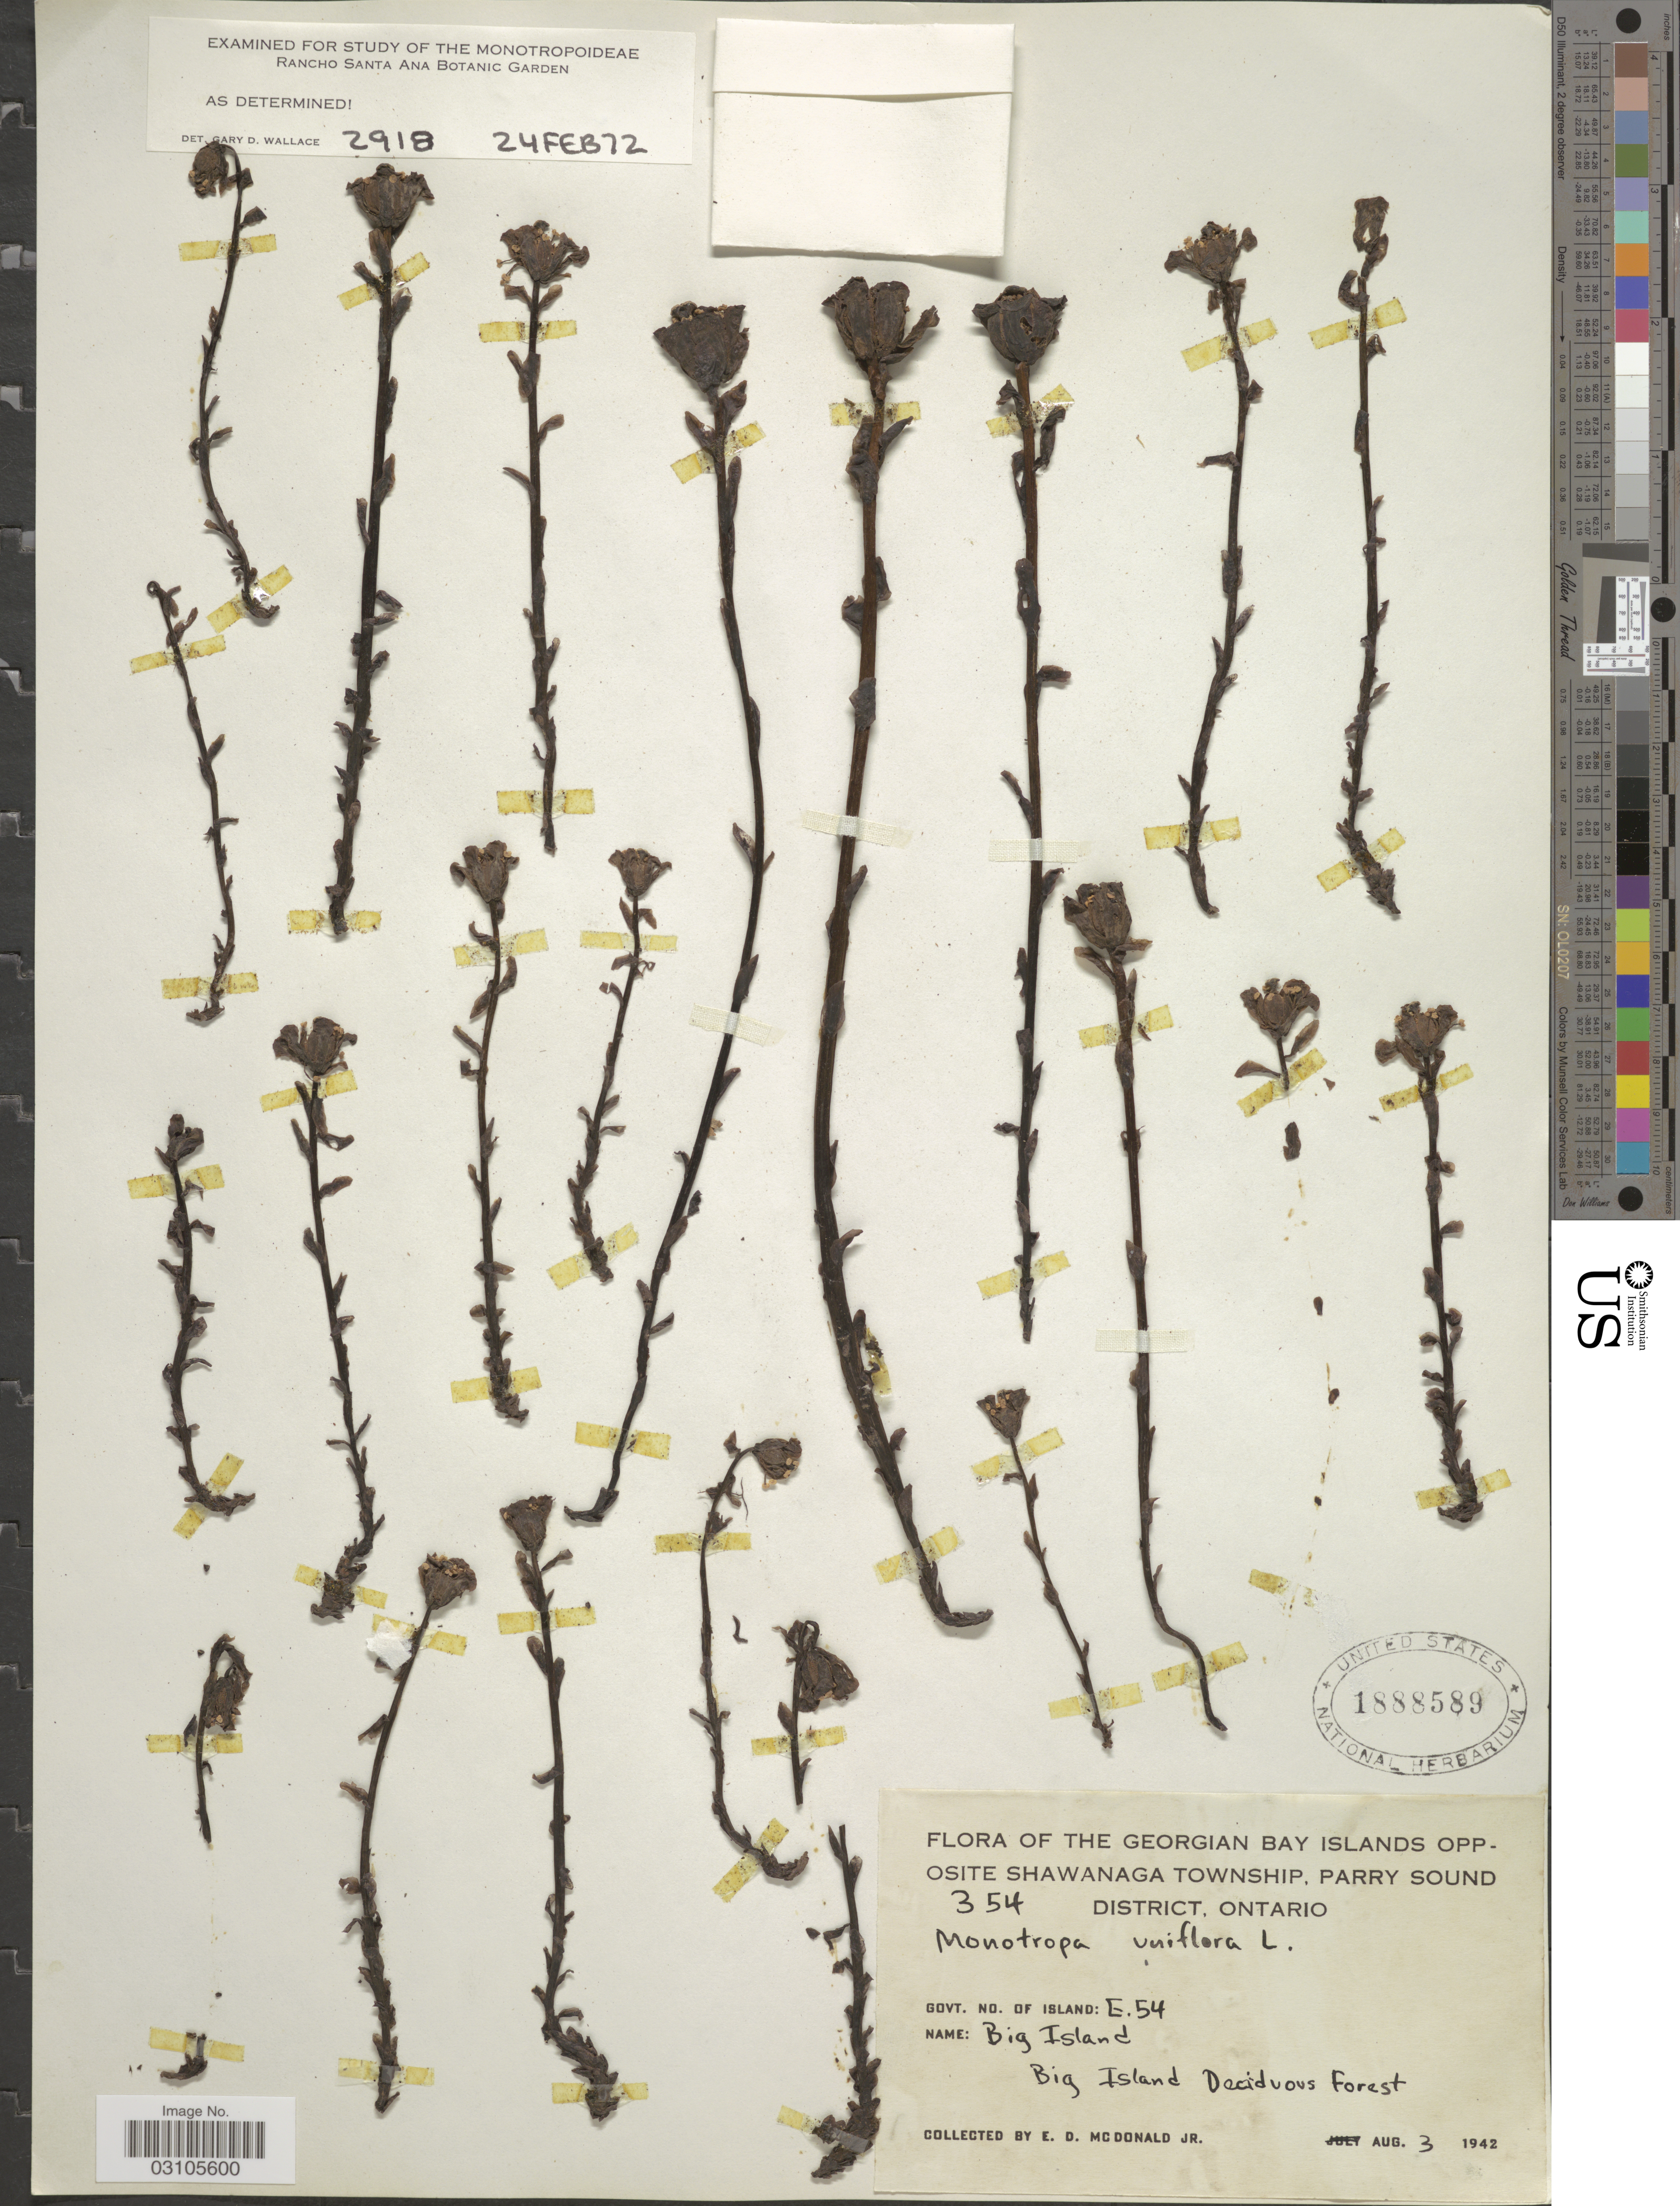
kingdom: Plantae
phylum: Tracheophyta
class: Magnoliopsida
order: Ericales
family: Ericaceae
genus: Monotropa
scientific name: Monotropa uniflora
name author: L.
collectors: E. D. McDonald Jr.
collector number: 354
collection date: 1942-08-03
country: Canada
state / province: Ontario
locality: The Georgian Bay Islands Opposite Shawanaga Township, Parry Sound District. Govt. No. of Island: E.54. Big Island. Big Island Deciduous Forest.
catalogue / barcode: US 1888589